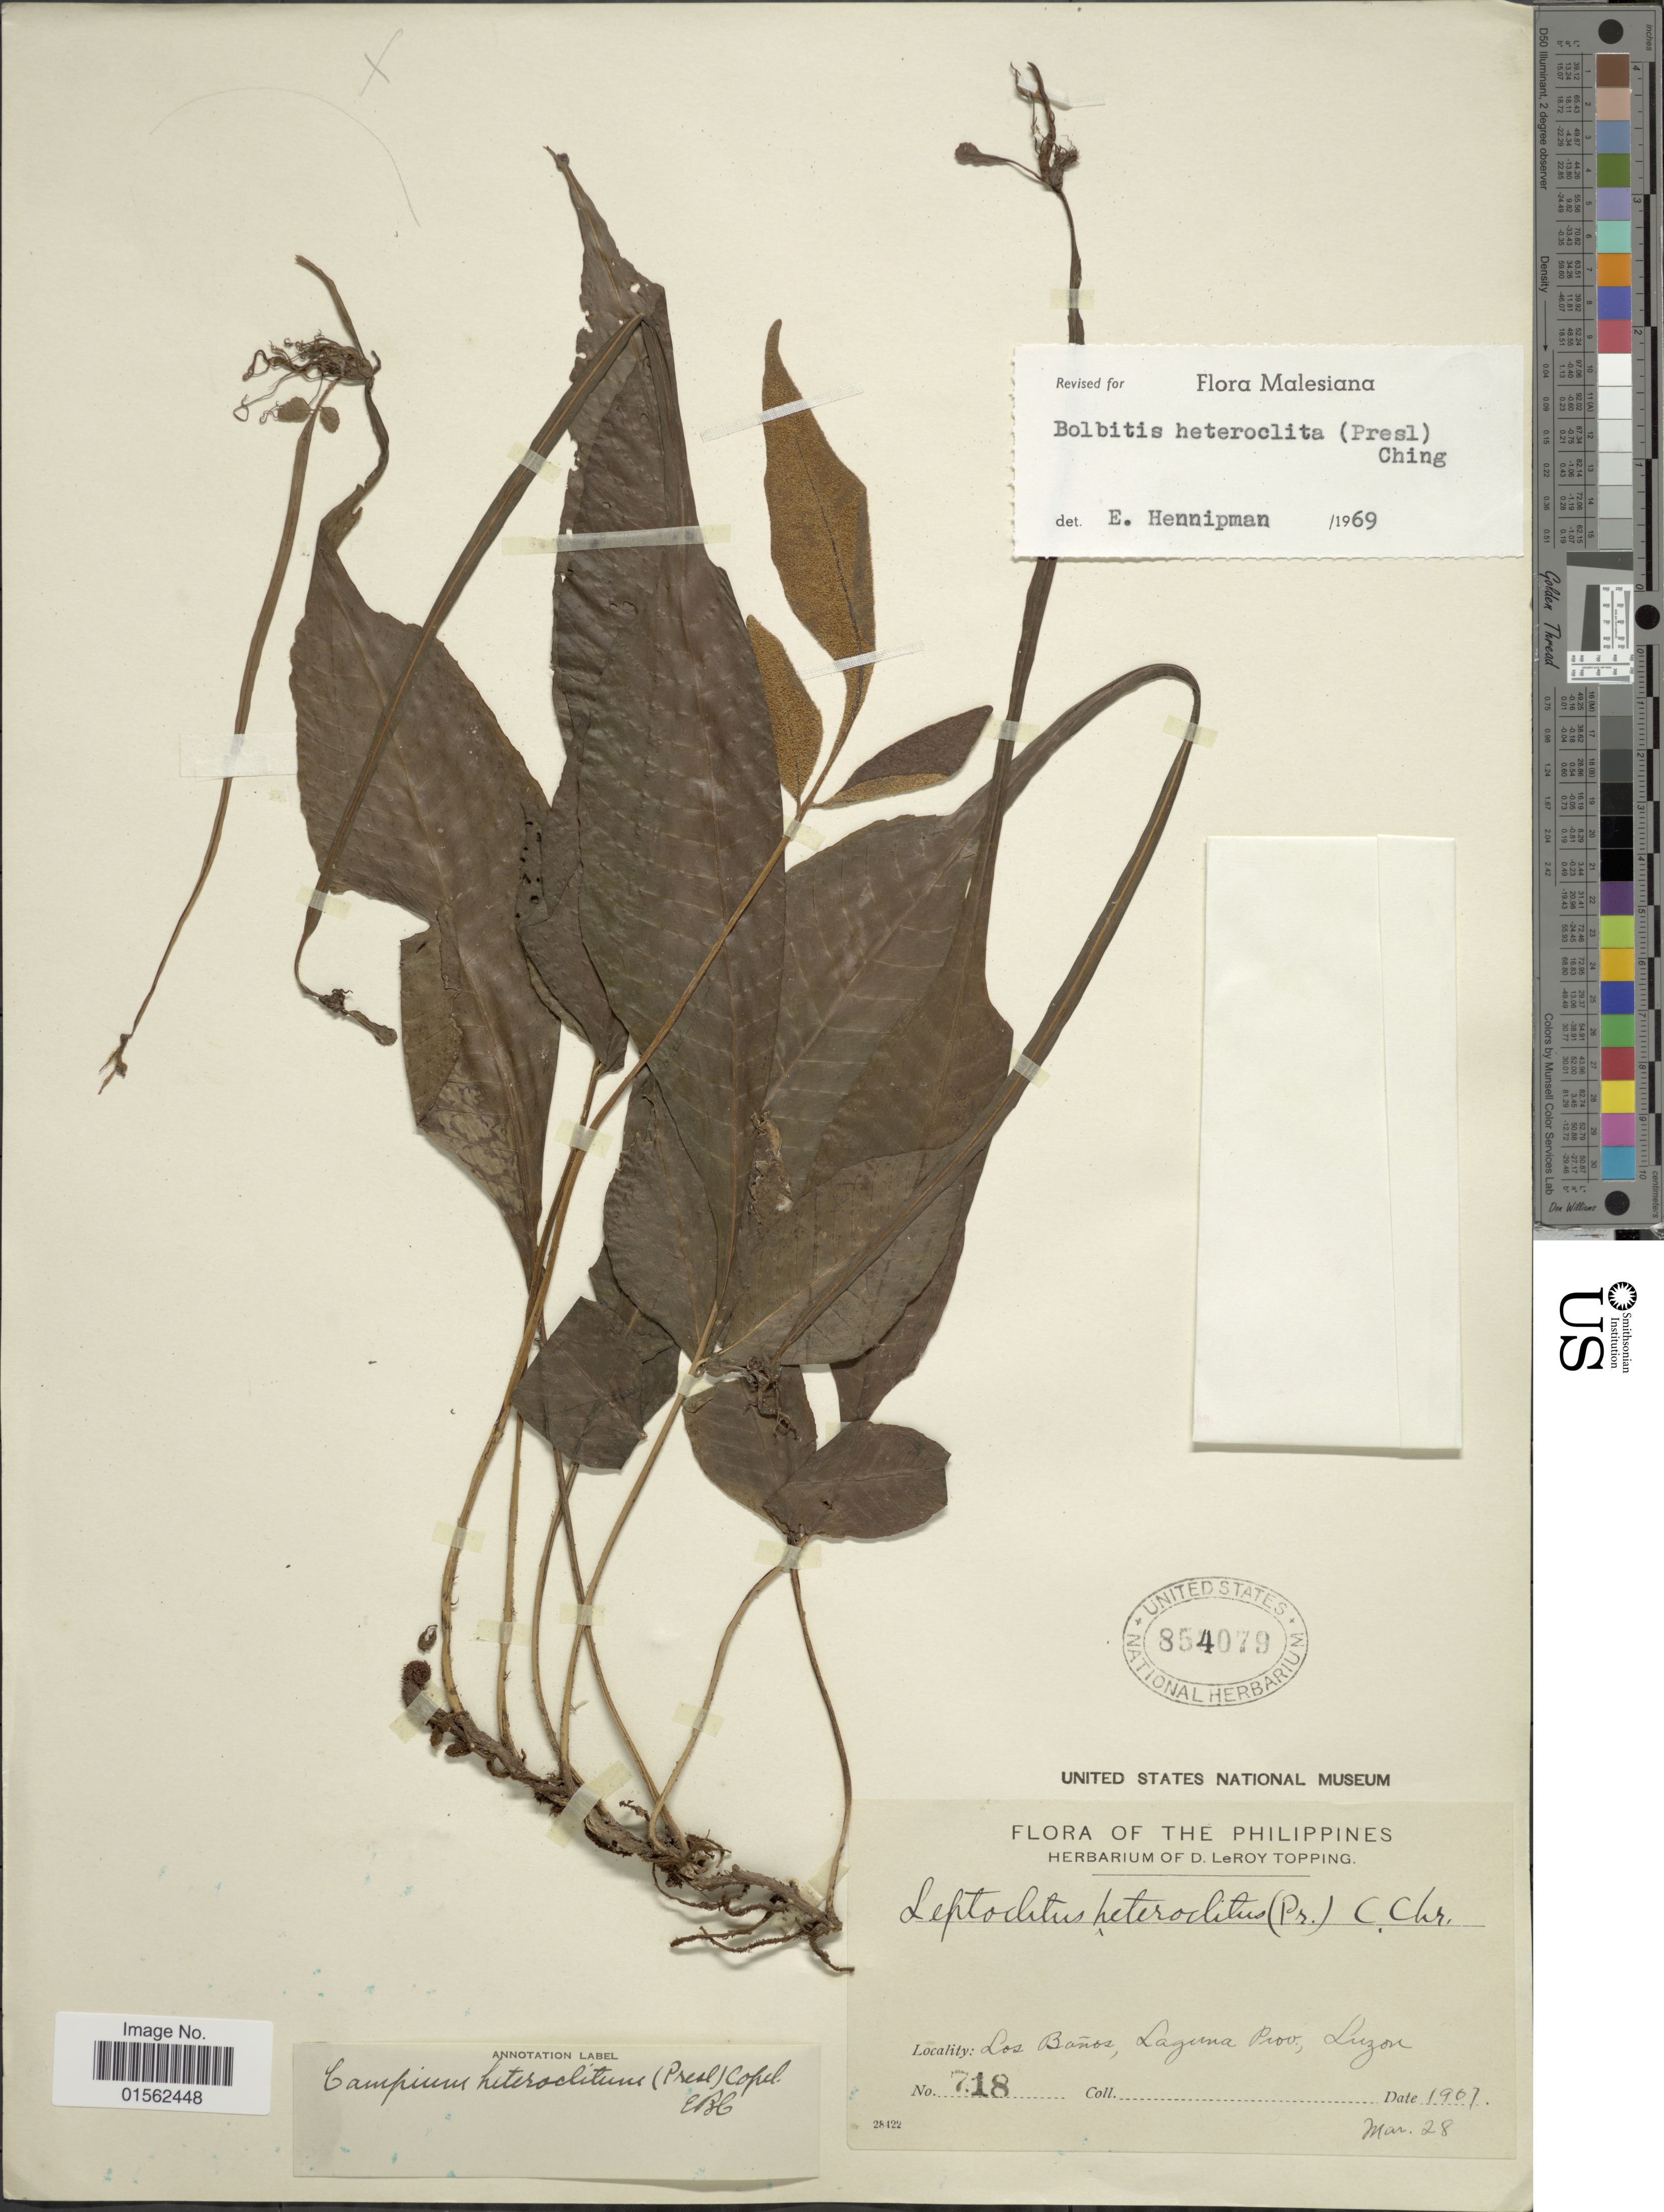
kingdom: Plantae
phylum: Tracheophyta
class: Polypodiopsida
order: Polypodiales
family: Dryopteridaceae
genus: Bolbitis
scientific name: Bolbitis heteroclita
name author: (C. Presl) Ching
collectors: ex herb. D. LeRoy Topping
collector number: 718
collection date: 1901-03-28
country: Philippines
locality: Philippines, Kos Baños, laguna Prov., Luzon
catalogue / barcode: US 854079